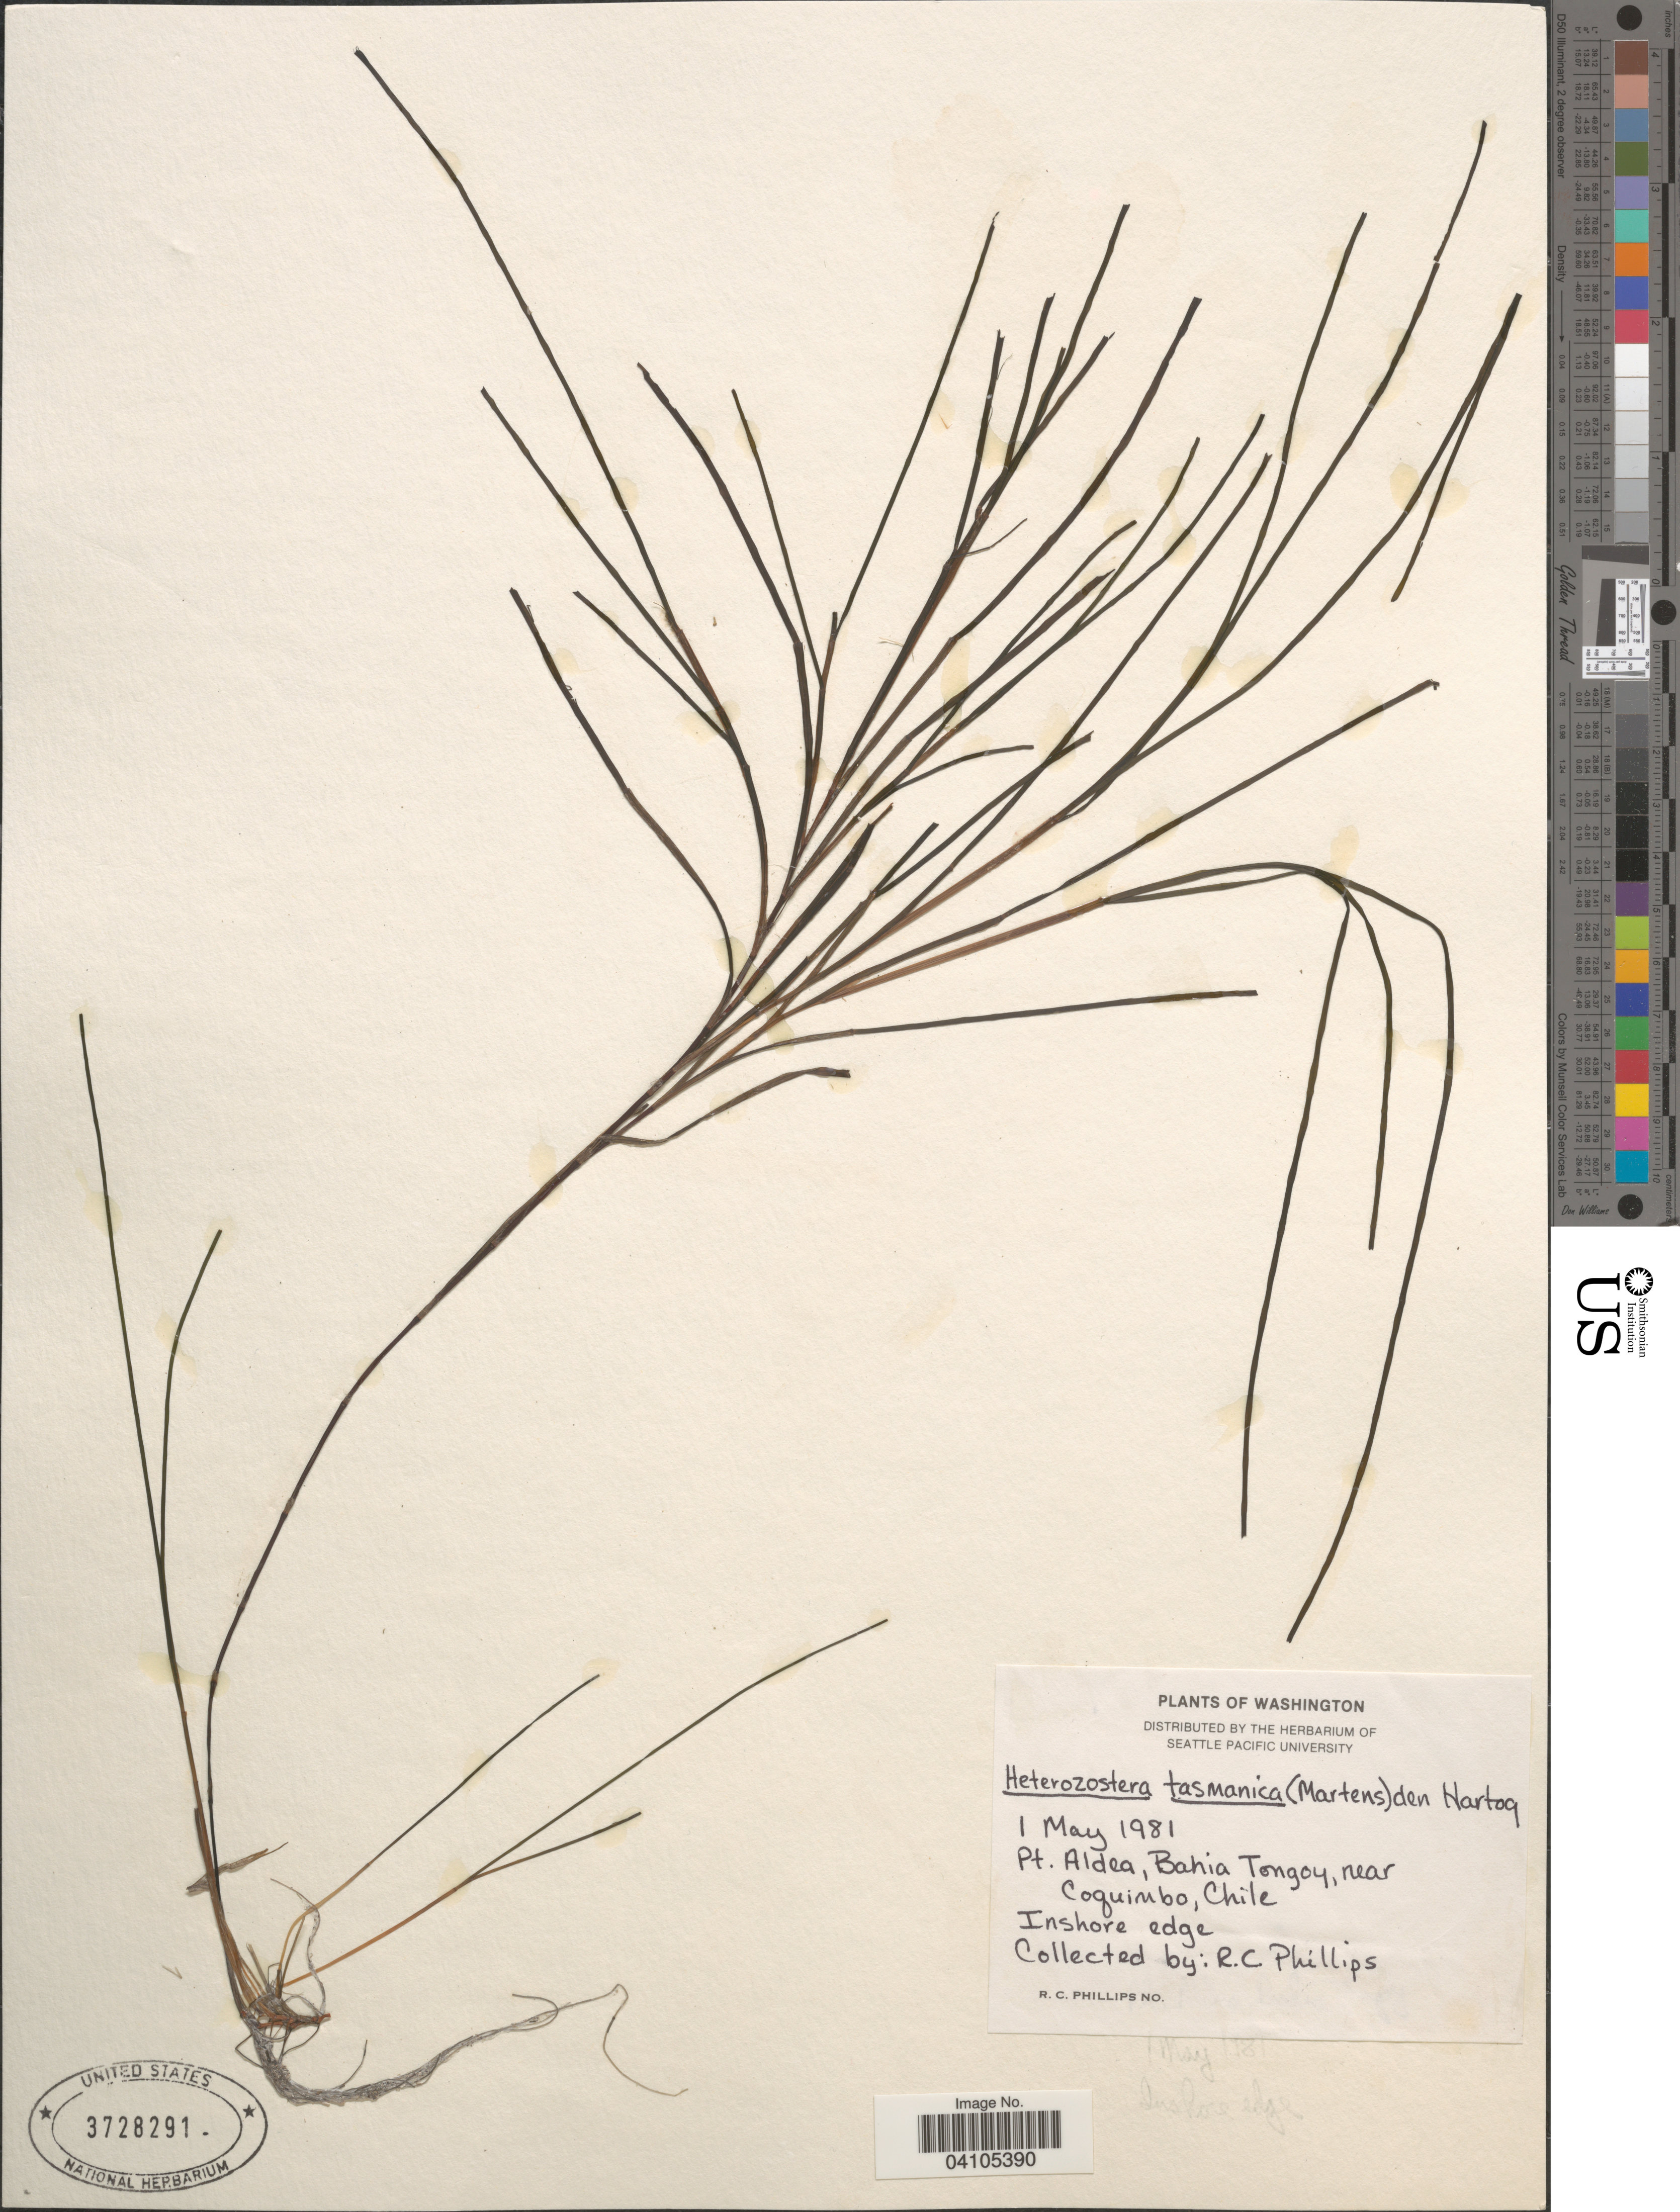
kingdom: Plantae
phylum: Tracheophyta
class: Liliopsida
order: Alismatales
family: Zosteraceae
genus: Heterozostera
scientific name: Heterozostera tasmanica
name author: (Martens ex Aschers.) Hartog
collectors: R. C. Phillips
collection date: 1981-05-01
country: Chile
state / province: Coquimbo (IV)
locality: Pt. Aldea, Bahia Tongoy, near Coquimbo.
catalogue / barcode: US 3728291